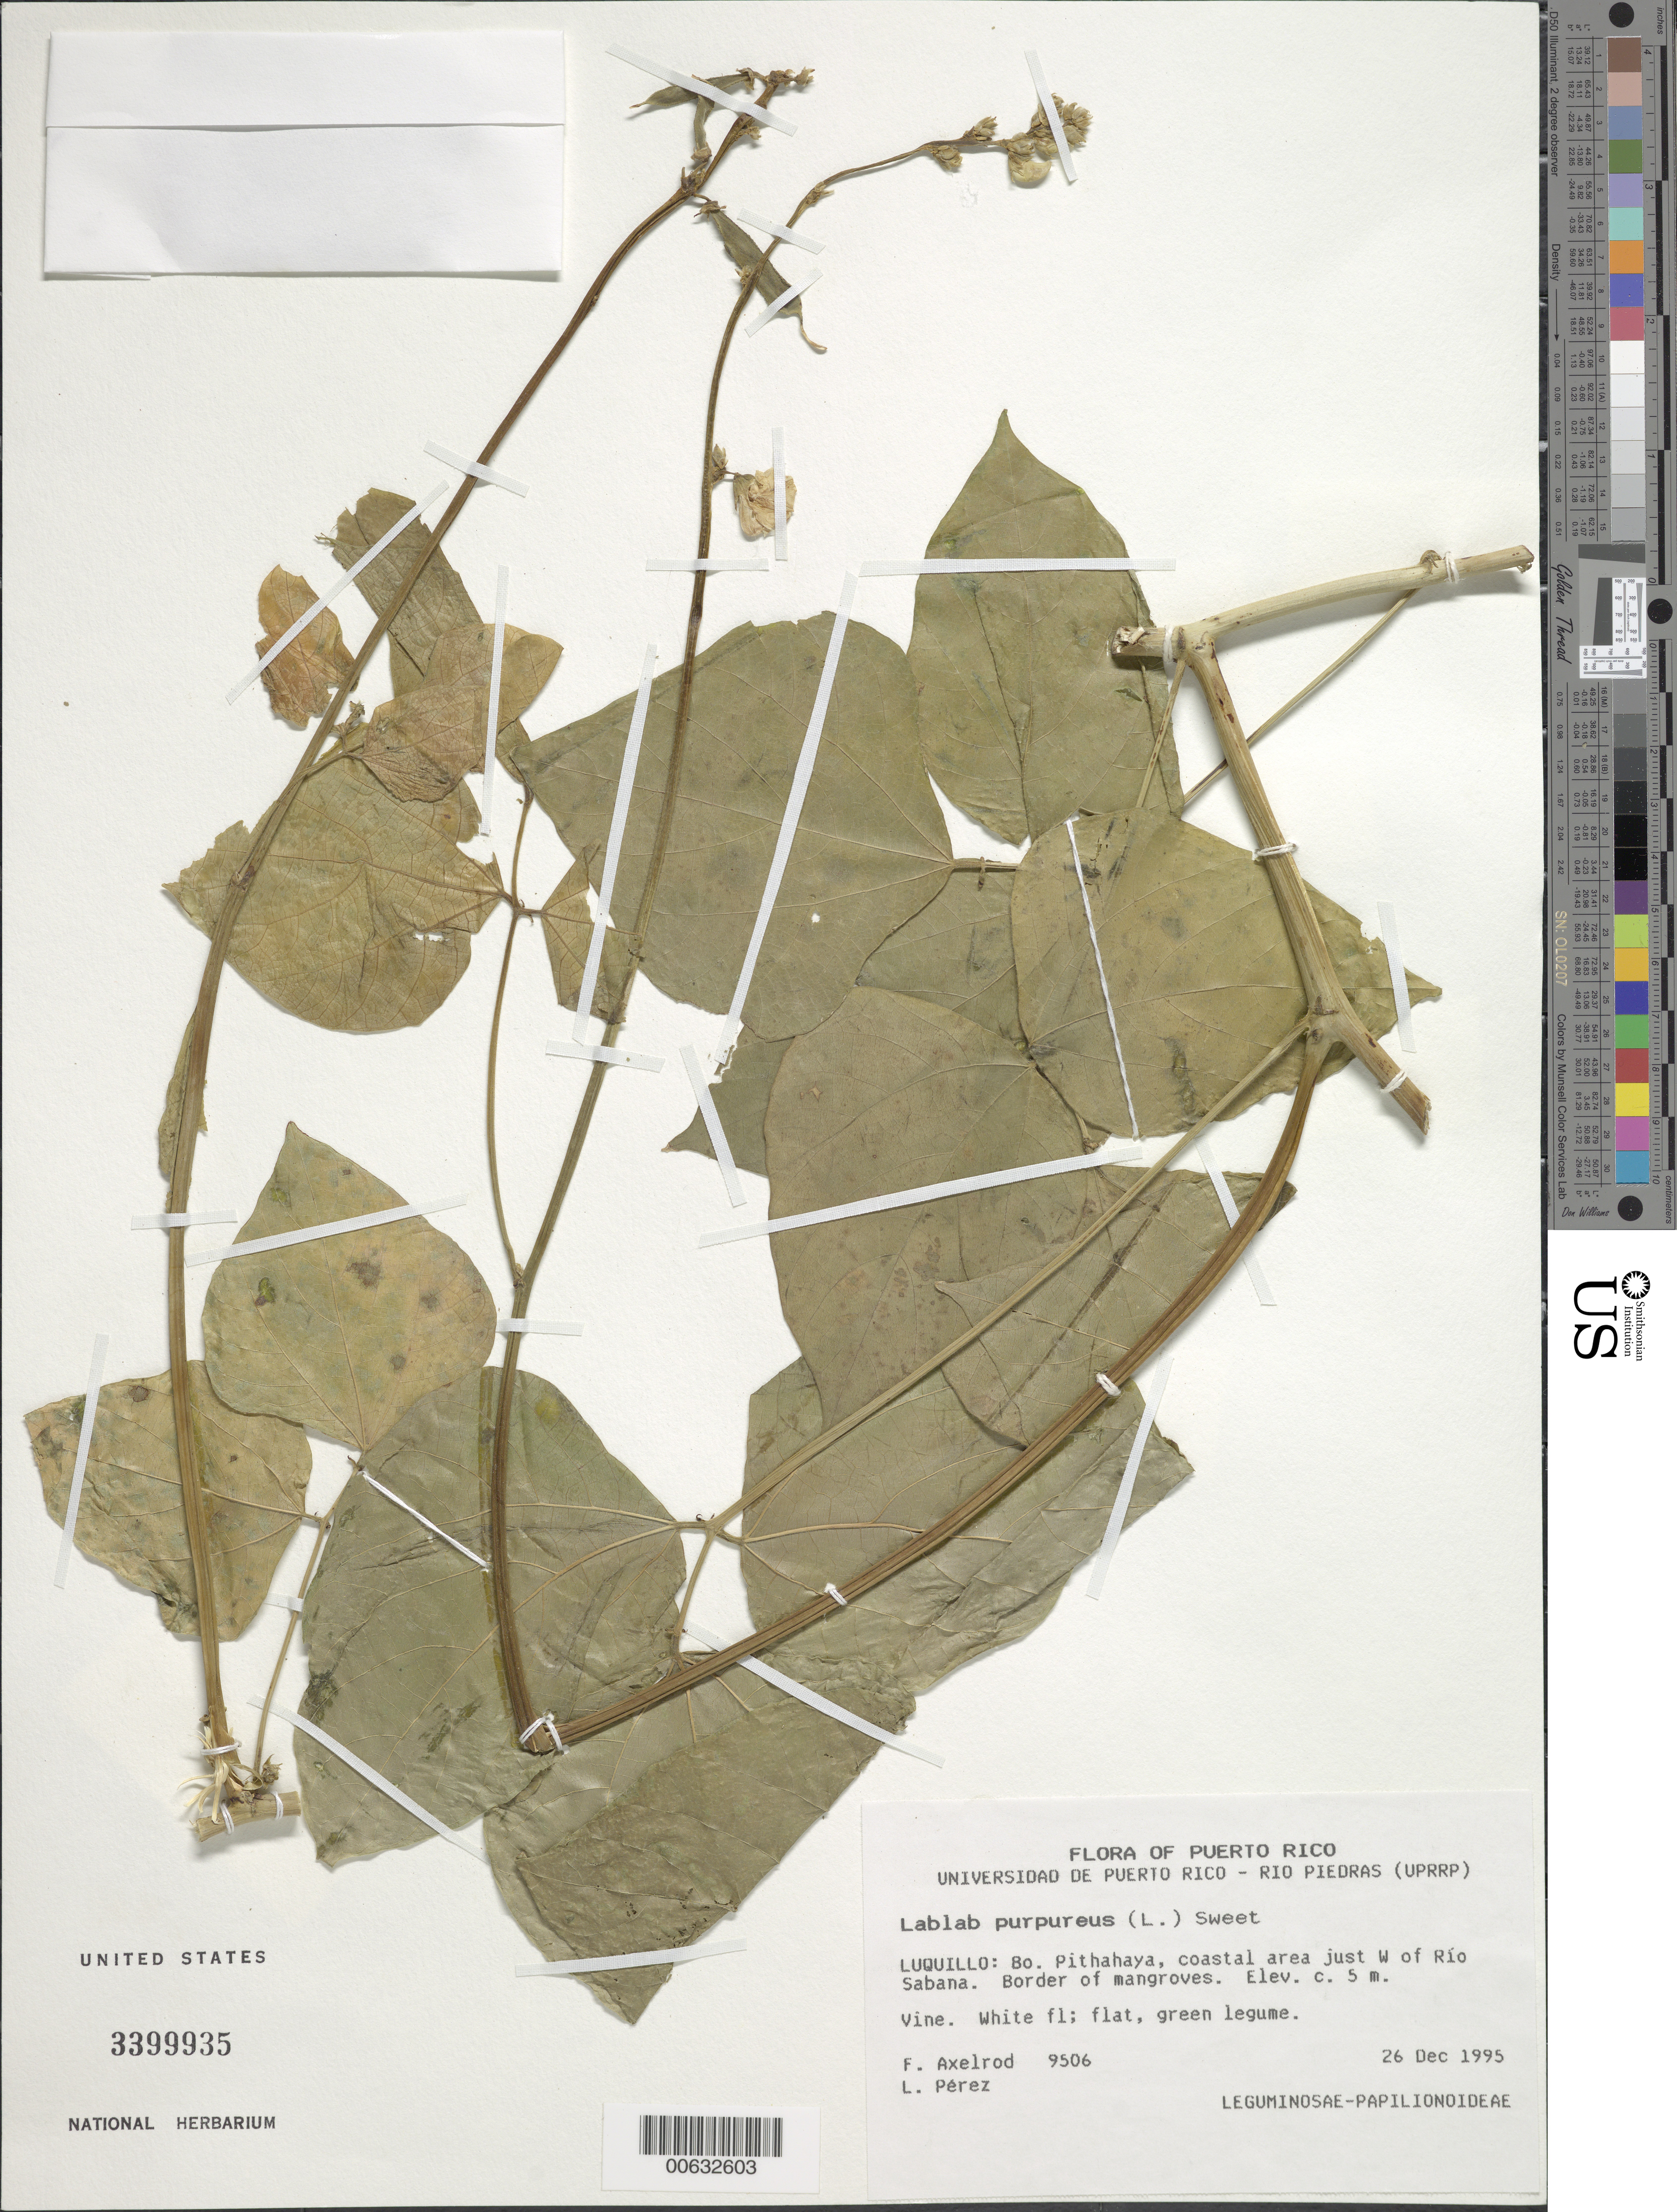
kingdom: Plantae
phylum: Tracheophyta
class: Magnoliopsida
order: Fabales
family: Fabaceae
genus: Lablab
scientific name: Lablab purpureus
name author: (L.) Sweet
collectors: F. S. Axelrod & L. Pérez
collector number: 9506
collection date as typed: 26 Dec 1995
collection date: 1995-12-26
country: Puerto Rico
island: Greater Antilles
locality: Luquillo: Bo. Pithahaya, coastal area just W of Río Sabana.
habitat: Border of mangroves.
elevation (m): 5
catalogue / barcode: US 3399935